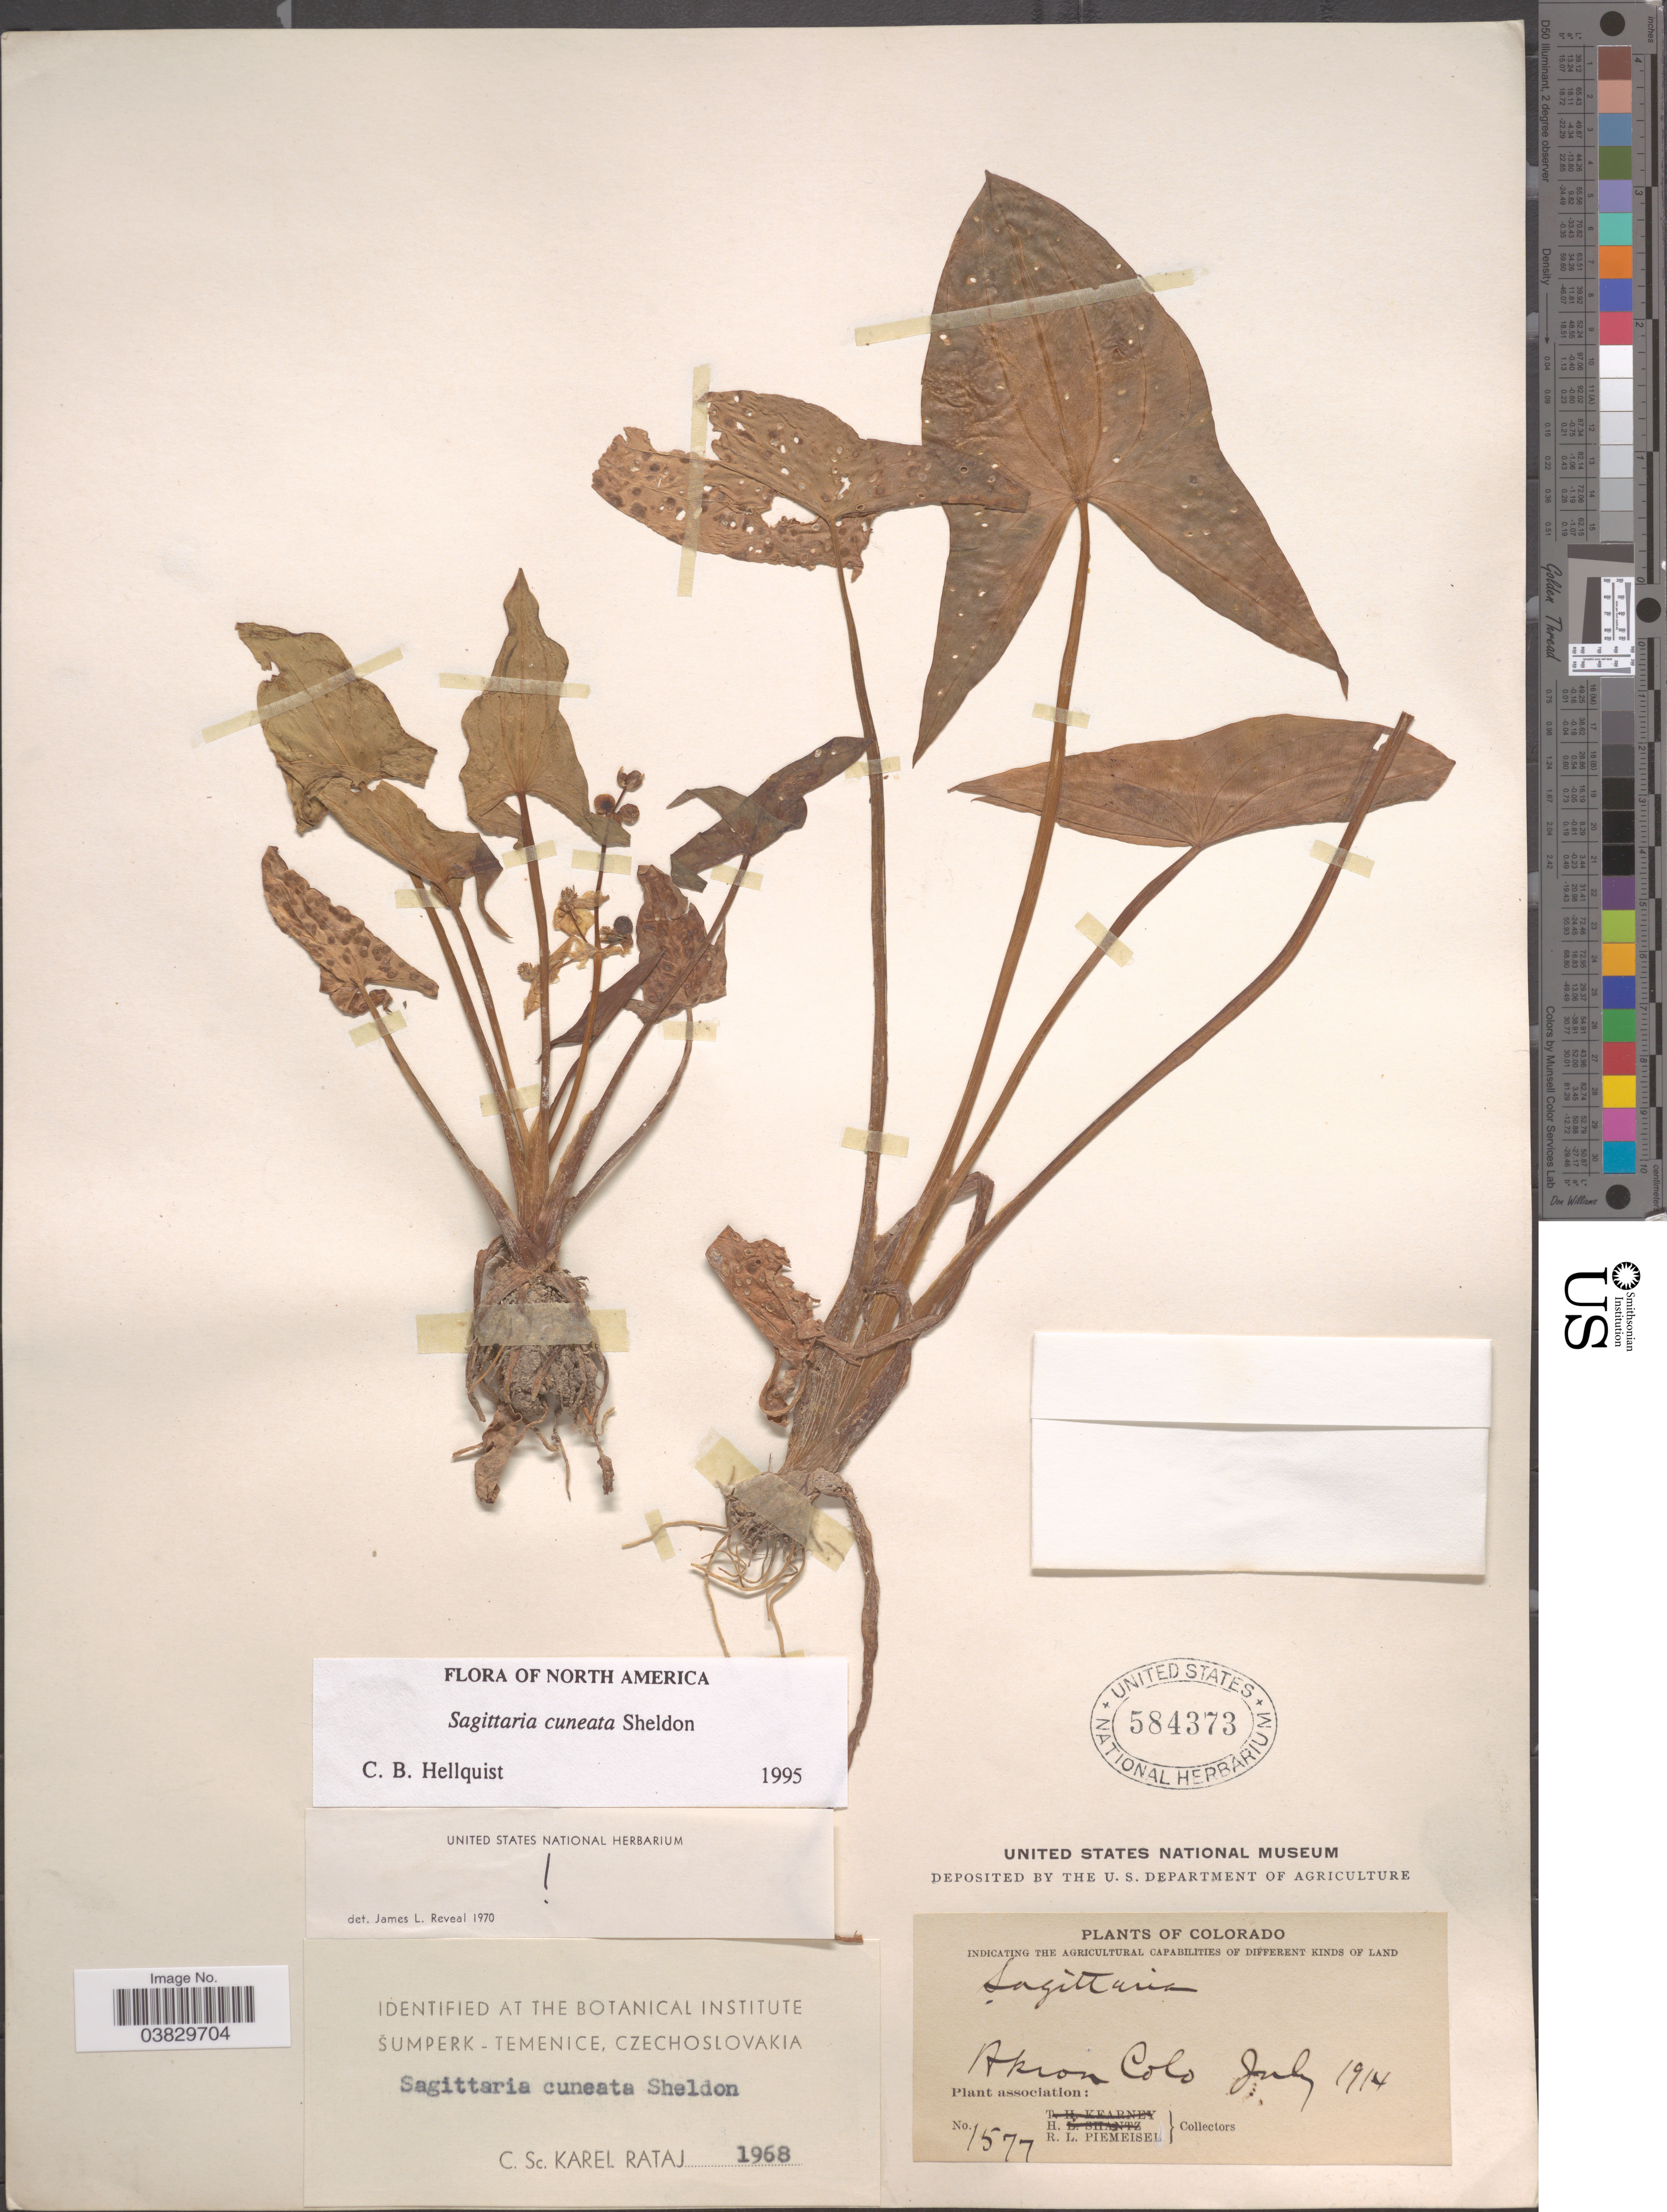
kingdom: Plantae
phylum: Tracheophyta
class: Liliopsida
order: Alismatales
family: Alismataceae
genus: Sagittaria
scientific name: Sagittaria cuneata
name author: E. Sheld.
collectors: R. L. Piemeisel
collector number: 1577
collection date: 1914-07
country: United States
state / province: Colorado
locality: Akion Colo.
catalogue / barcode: US 584373